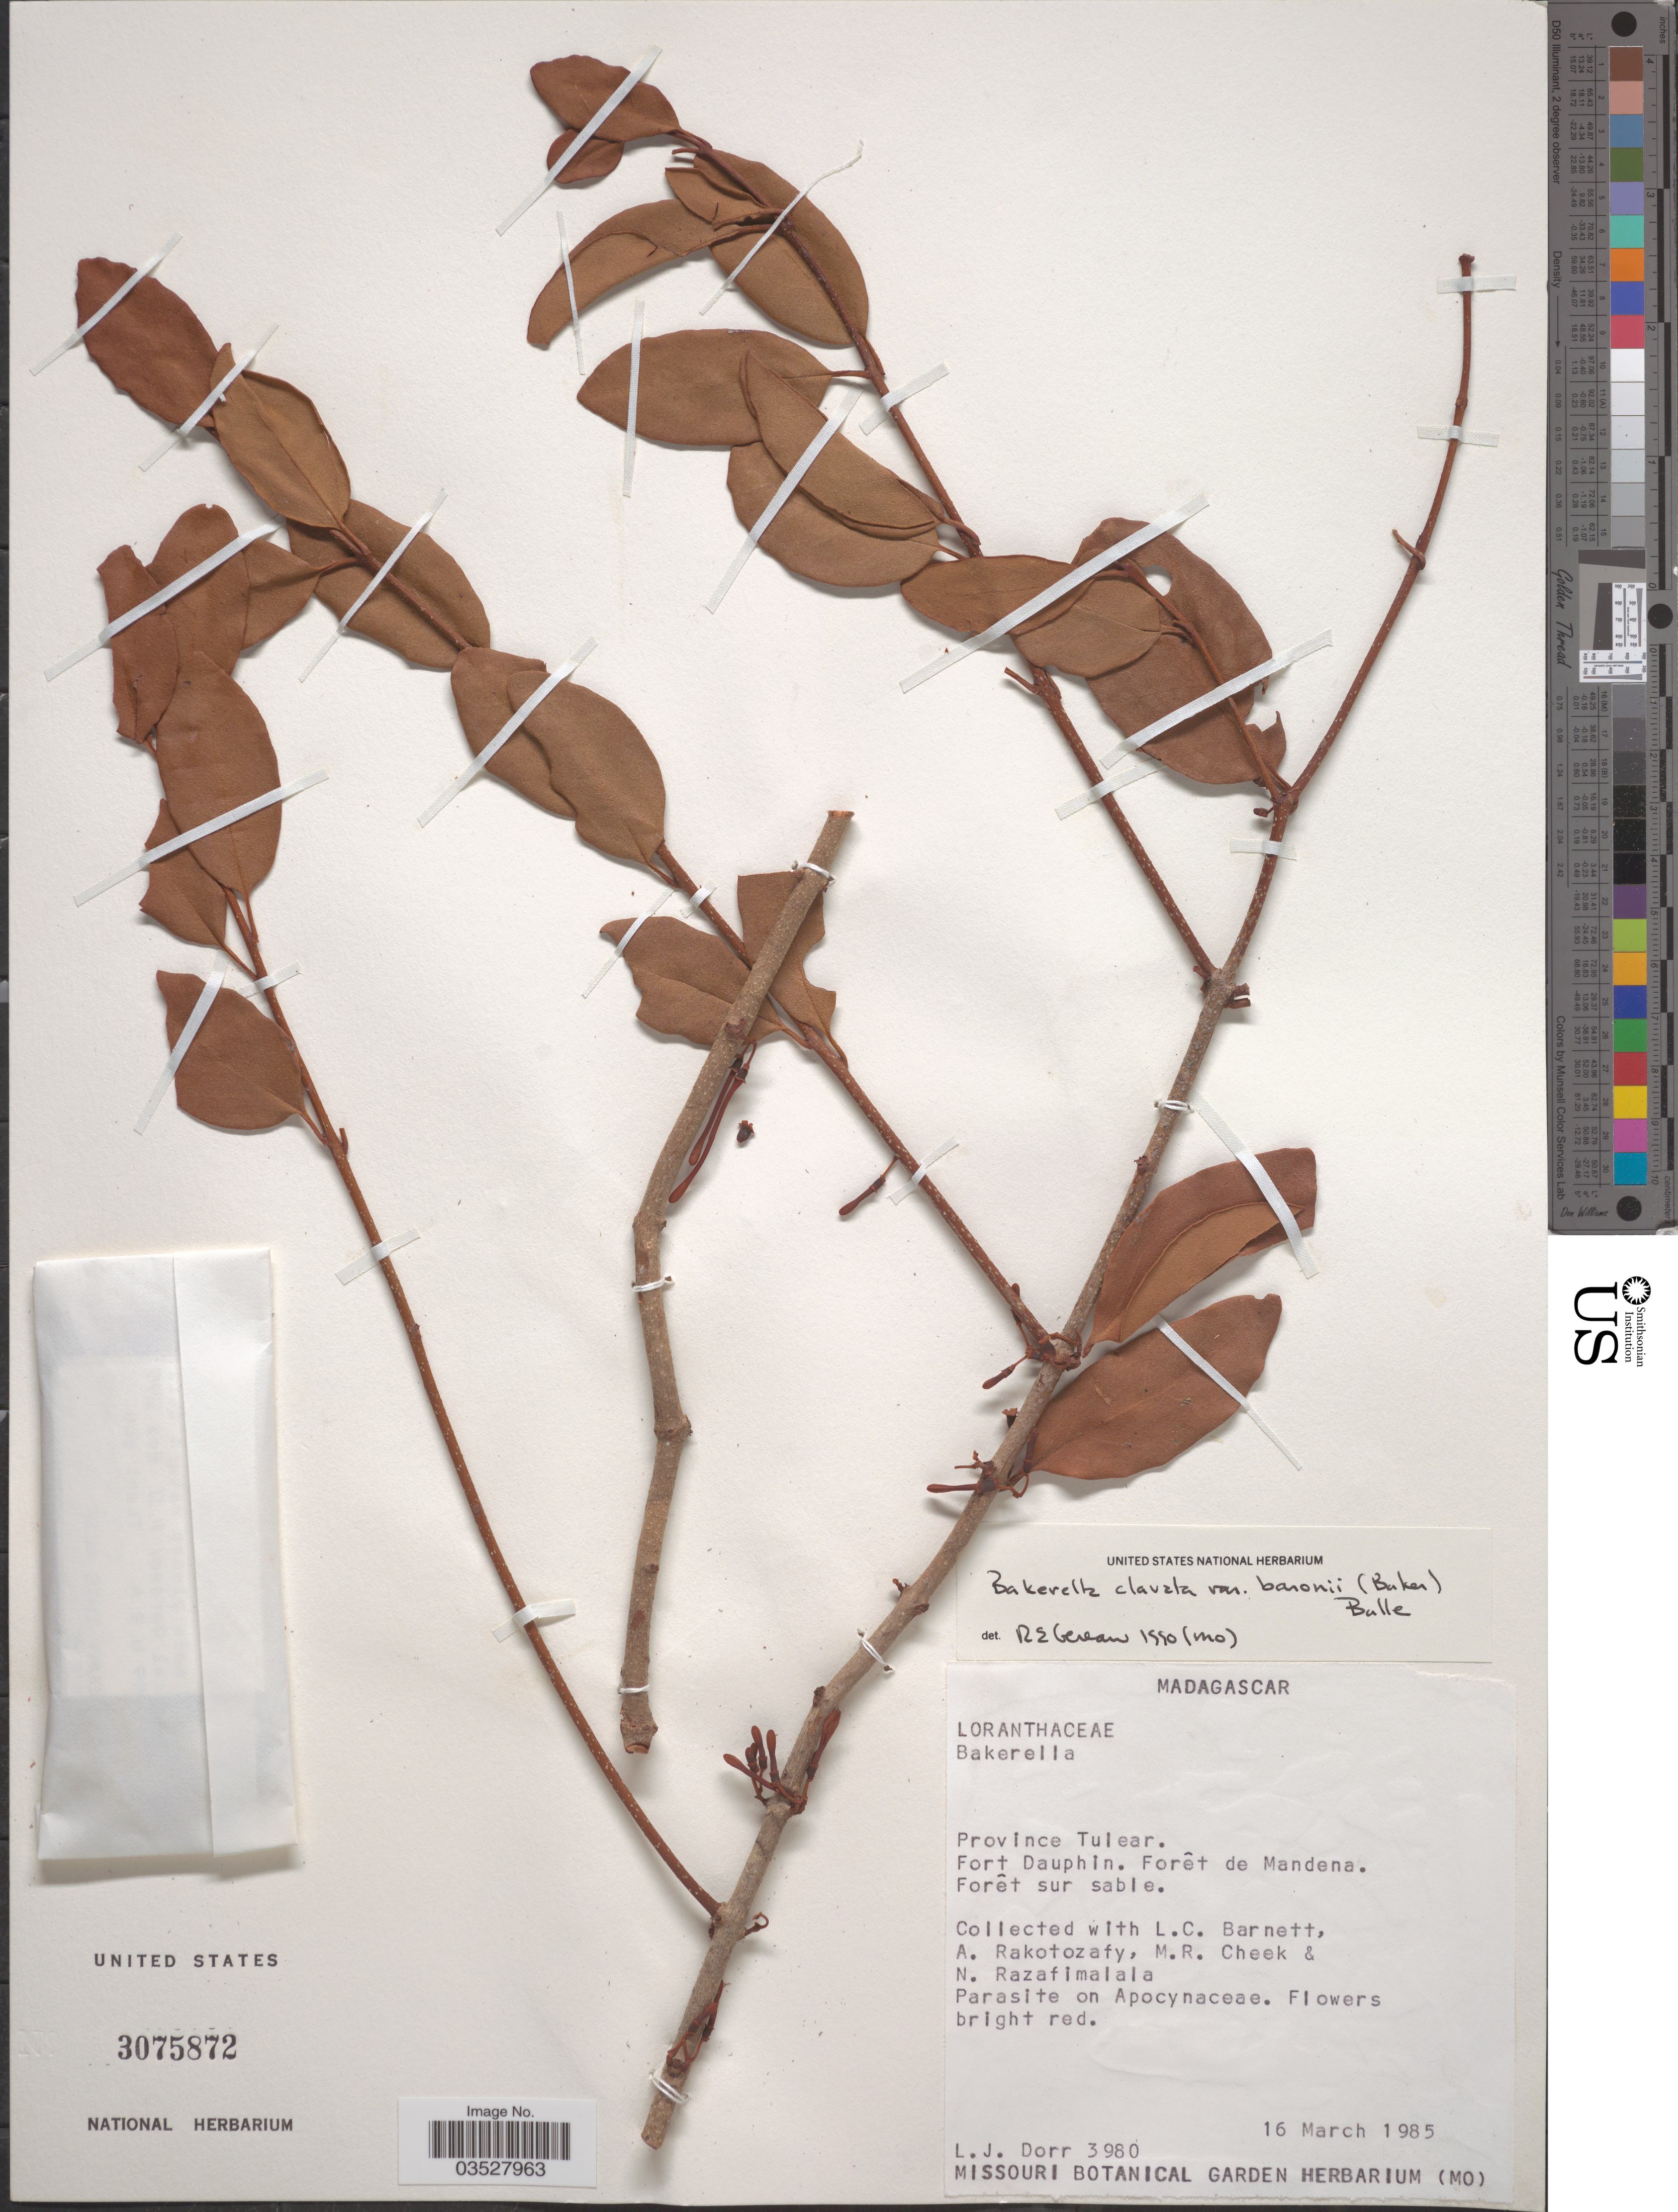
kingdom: Plantae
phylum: Tracheophyta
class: Magnoliopsida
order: Santalales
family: Loranthaceae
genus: Bakerella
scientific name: Bakerella clavata var. baronii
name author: (Desr.) Balle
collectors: L. J. Dorr, L. C. Barnett, A. Rakotozafy, M. Cheek & N. Razafimalala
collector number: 3980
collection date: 1985-03-16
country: Madagascar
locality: Province Tulear. Fort Dauphin. Forêt de Mandena.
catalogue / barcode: US 3075872